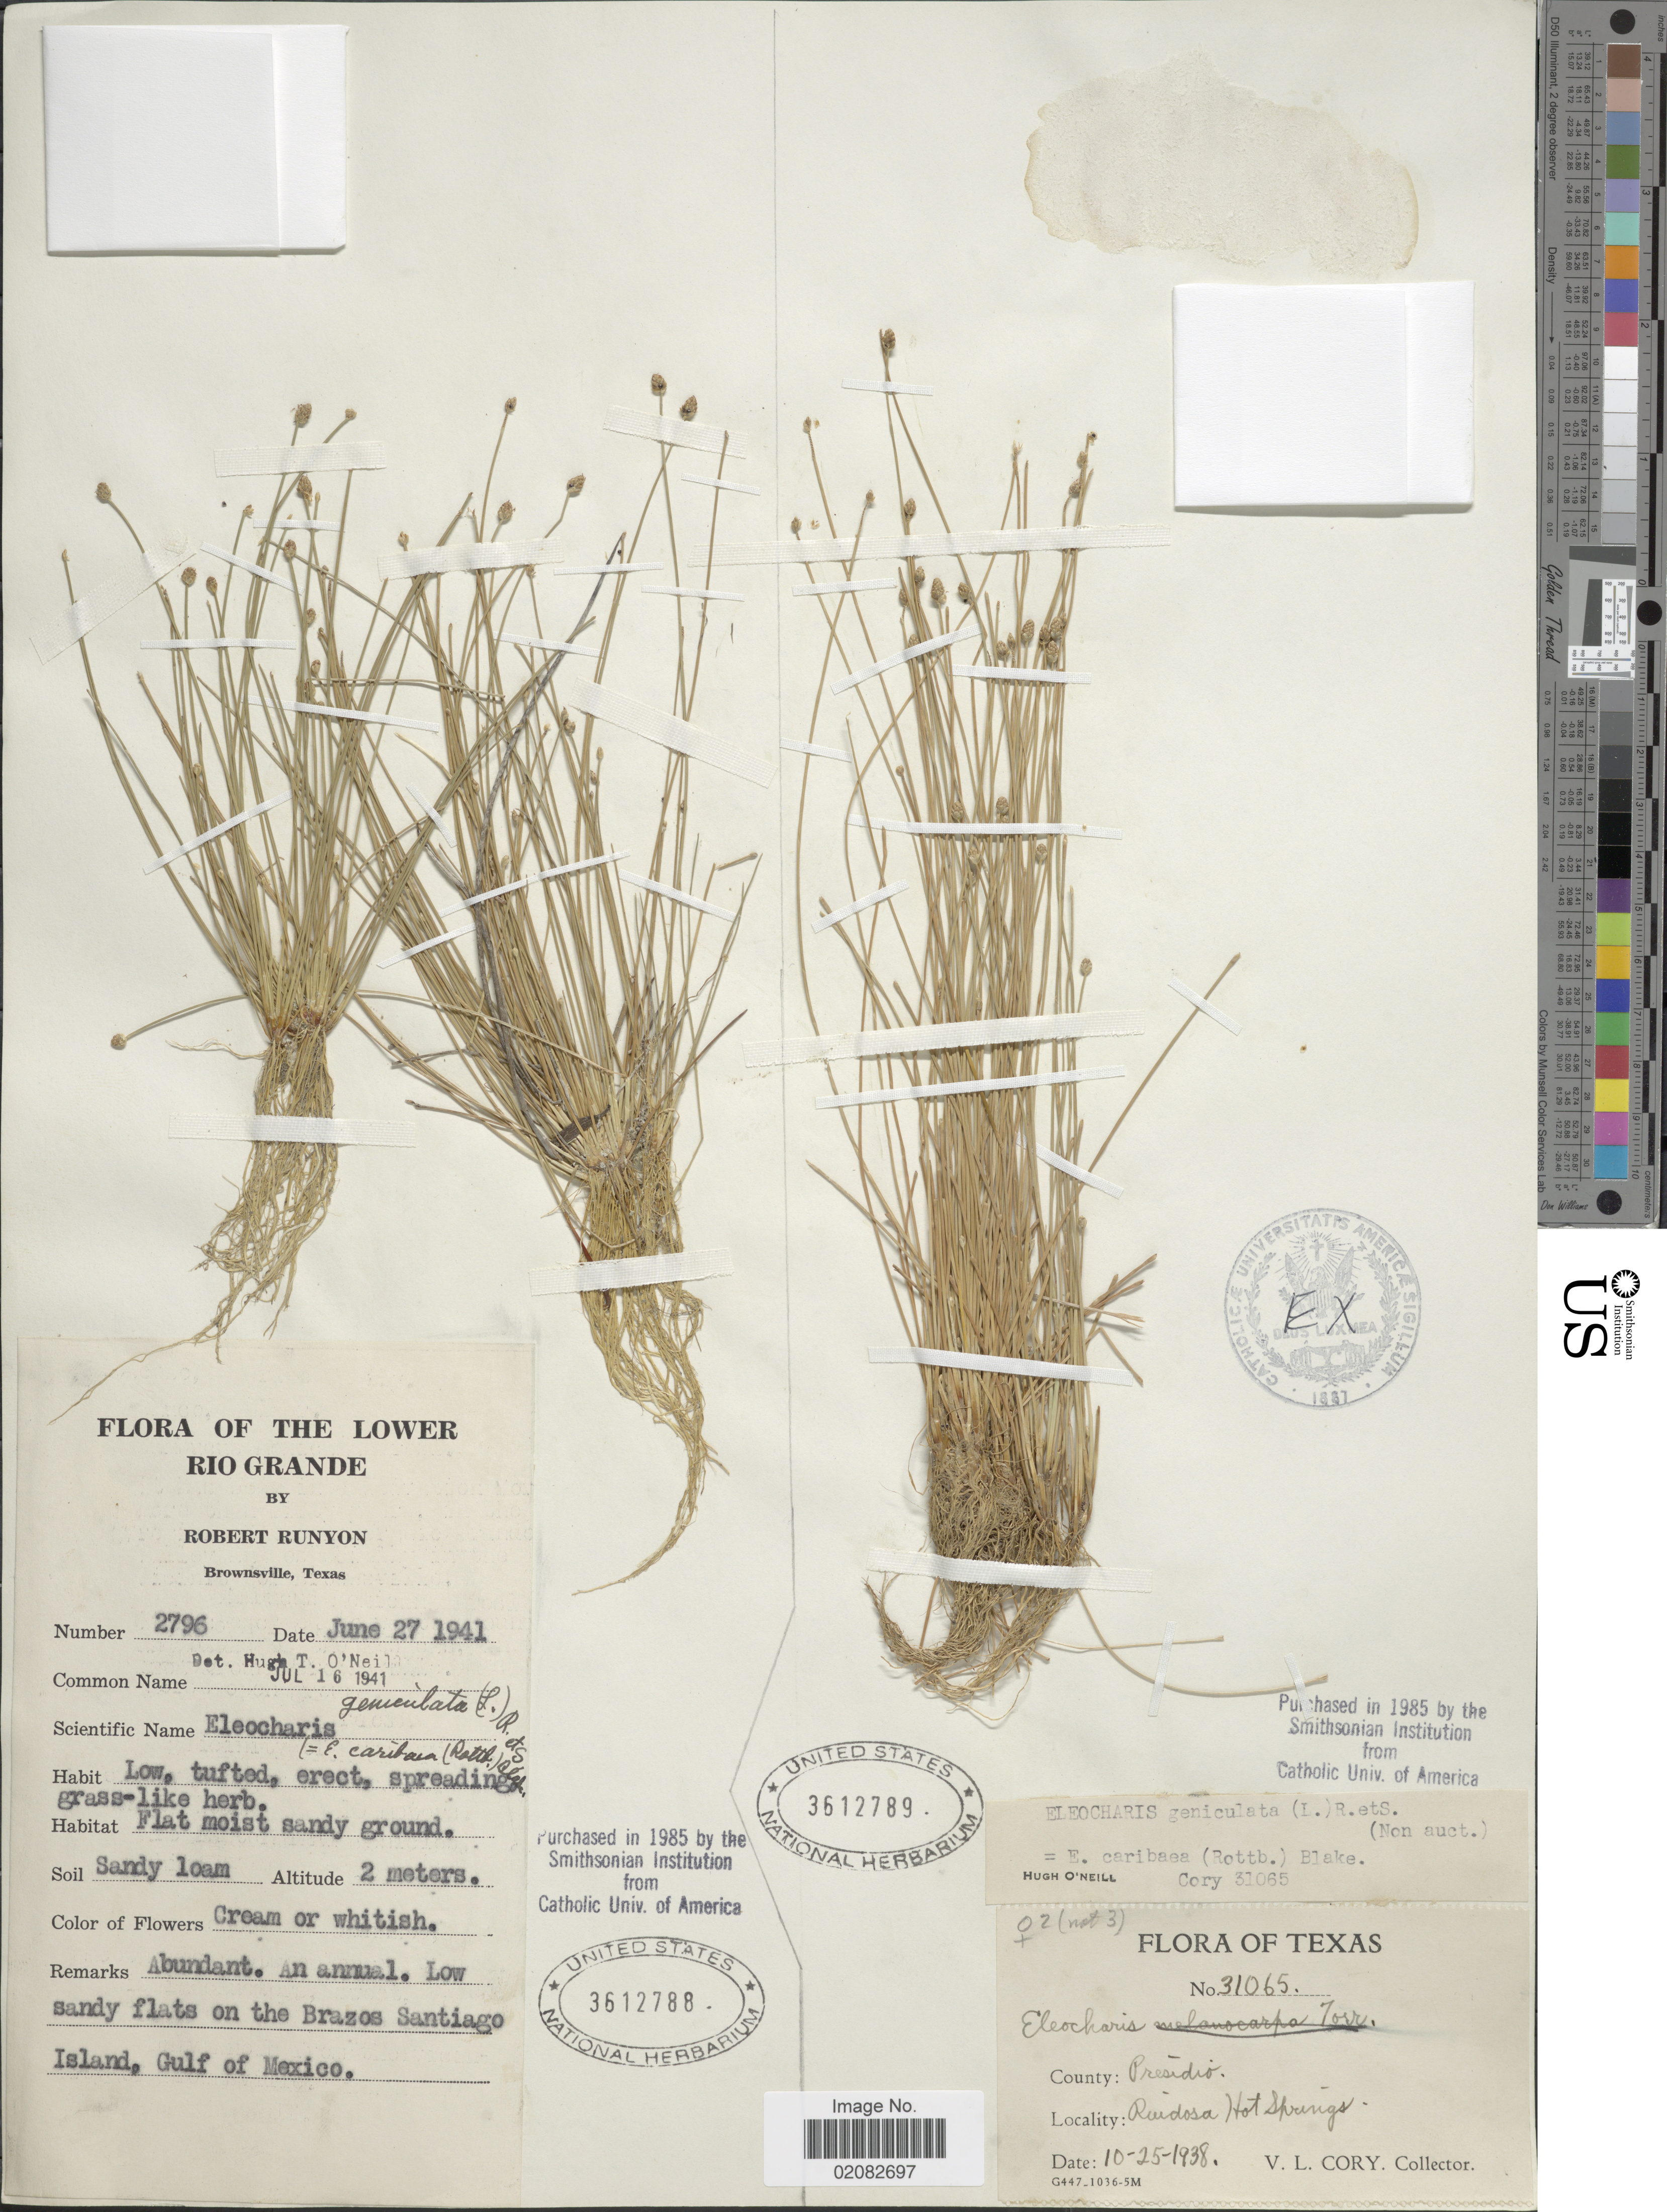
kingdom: Plantae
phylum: Tracheophyta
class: Liliopsida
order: Poales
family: Cyperaceae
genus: Eleocharis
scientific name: Eleocharis geniculata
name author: (L.) Roem. & Schult.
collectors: V. Cory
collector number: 31065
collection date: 1938-10-25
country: United States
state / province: Texas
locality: County Presidio, Ruidosa Hot Springs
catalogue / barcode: US 3612789-2